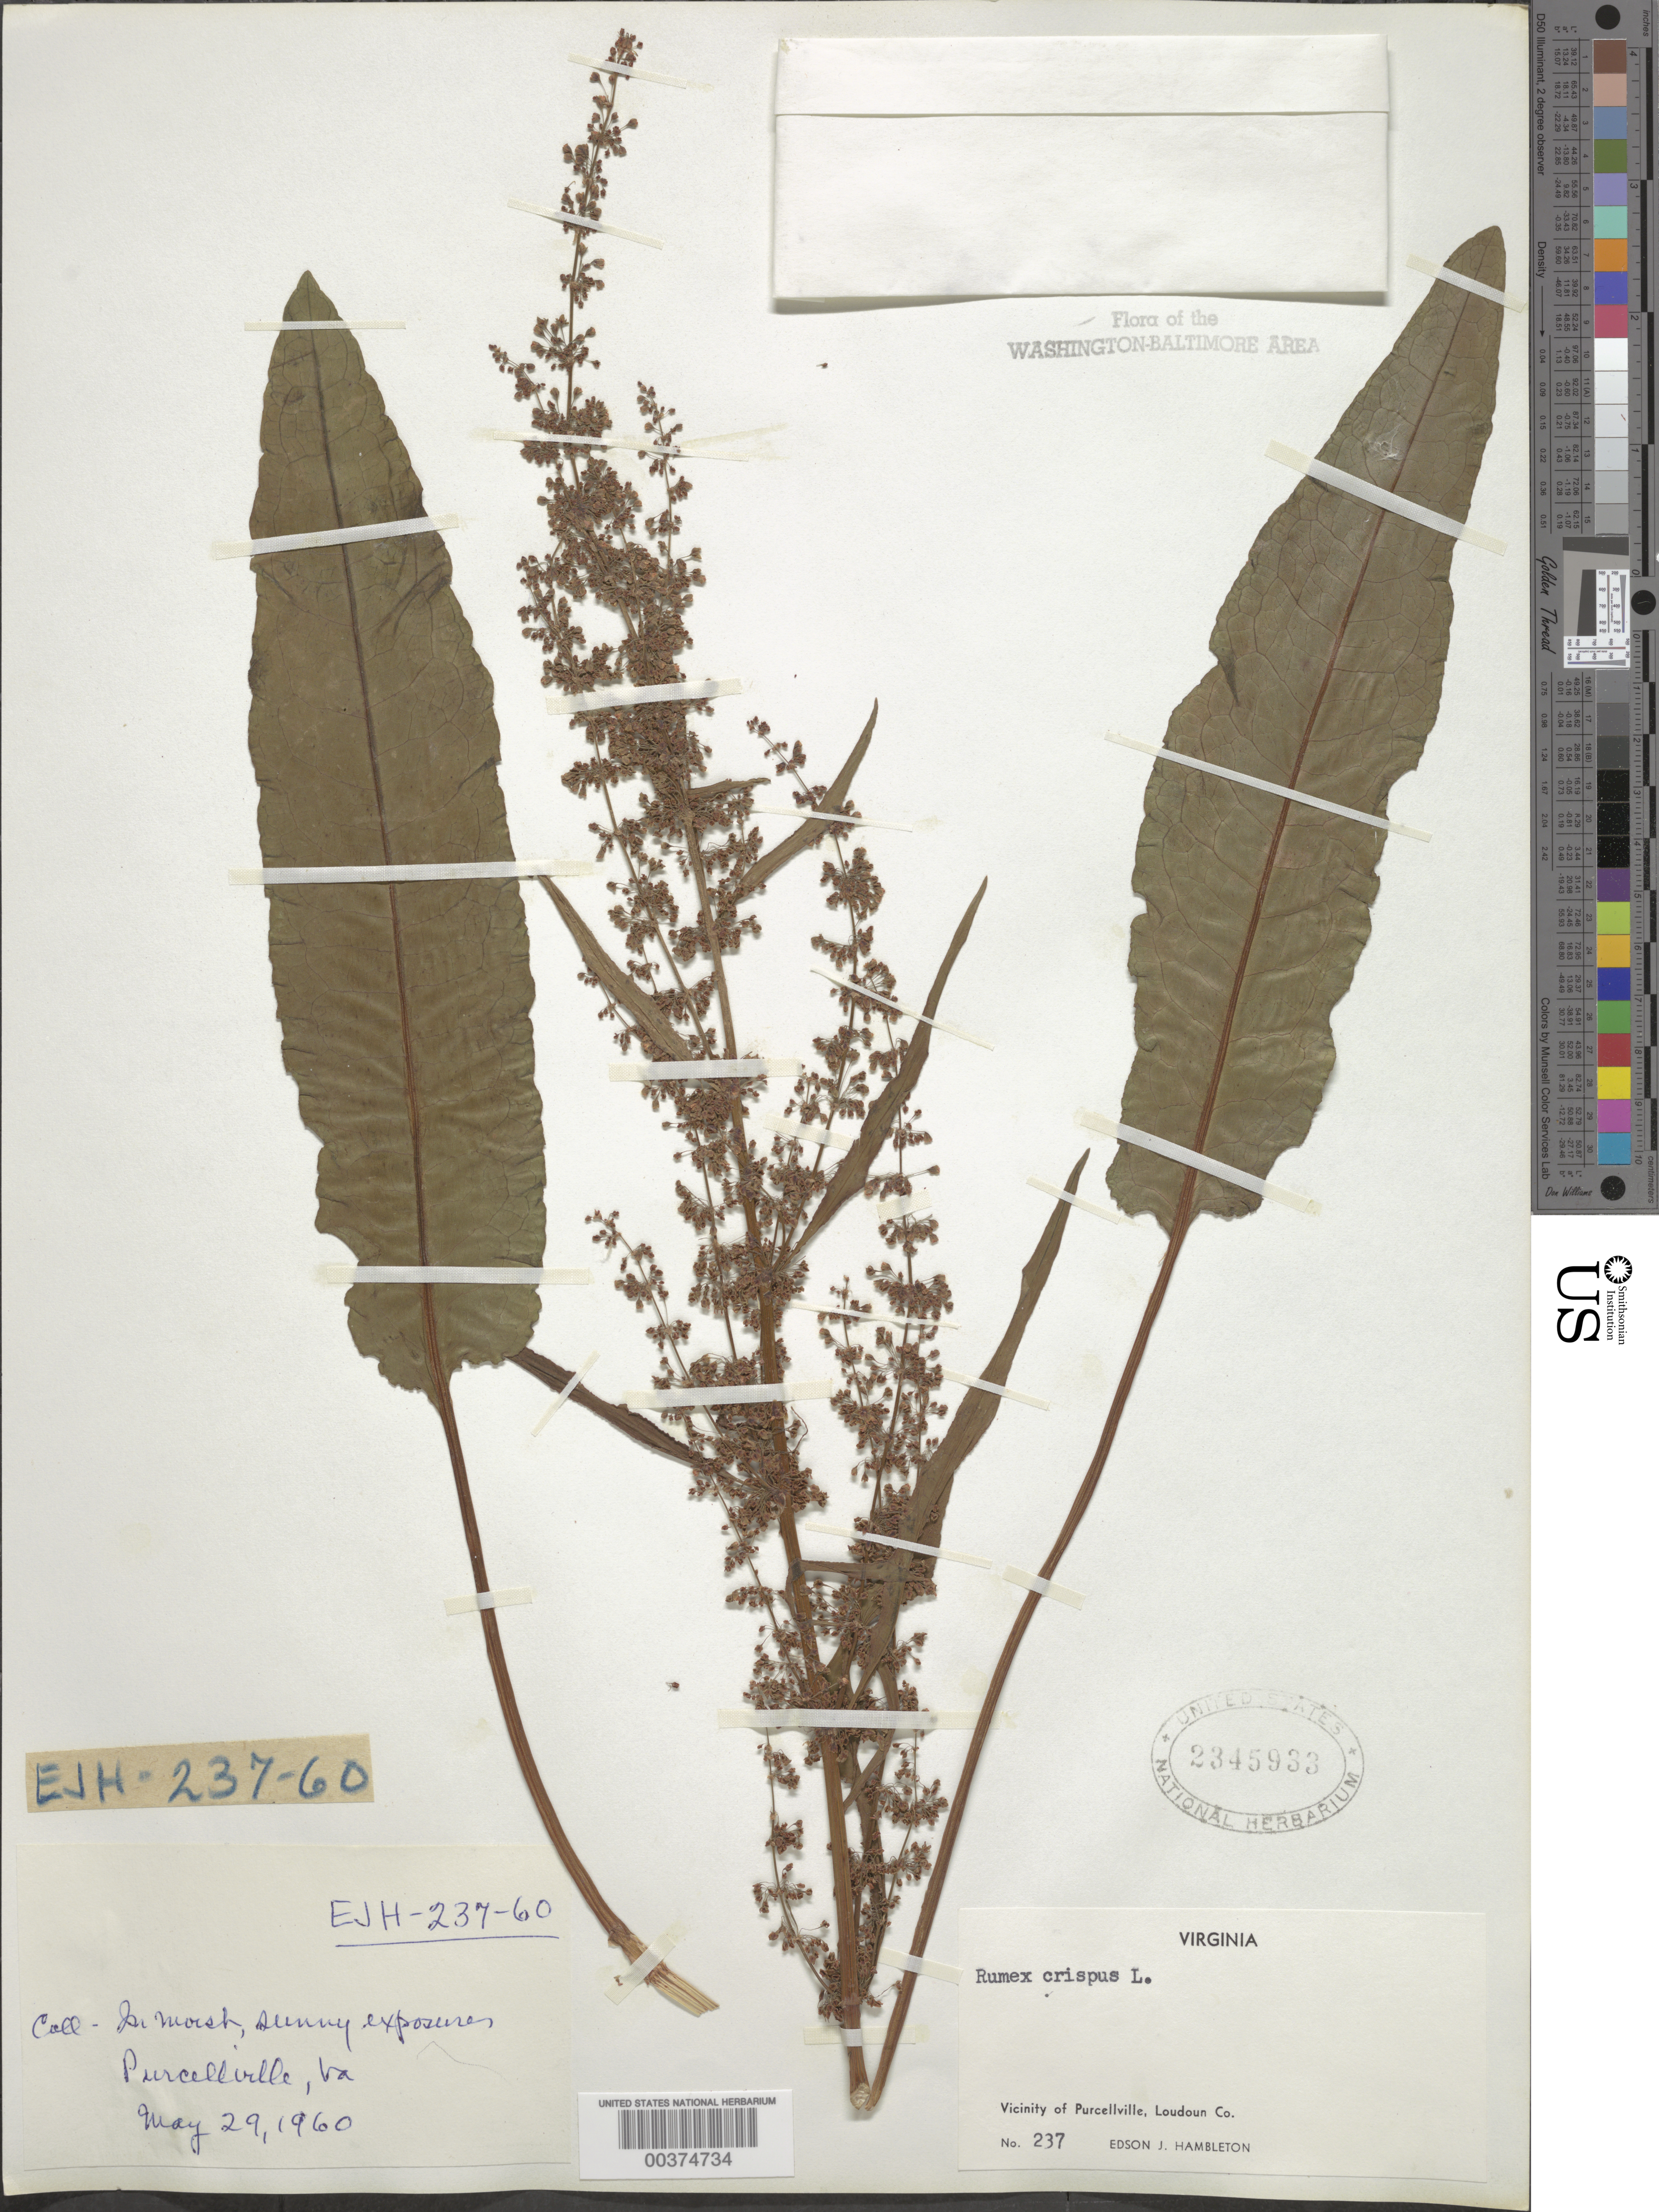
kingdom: Plantae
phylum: Tracheophyta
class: Magnoliopsida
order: Caryophyllales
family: Polygonaceae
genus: Rumex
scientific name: Rumex crispus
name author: L.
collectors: E. Hambleton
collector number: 237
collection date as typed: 29 May 1960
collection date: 1960-05-29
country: United States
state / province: Virginia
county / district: Loudoun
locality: Purcellville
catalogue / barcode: US 2345933